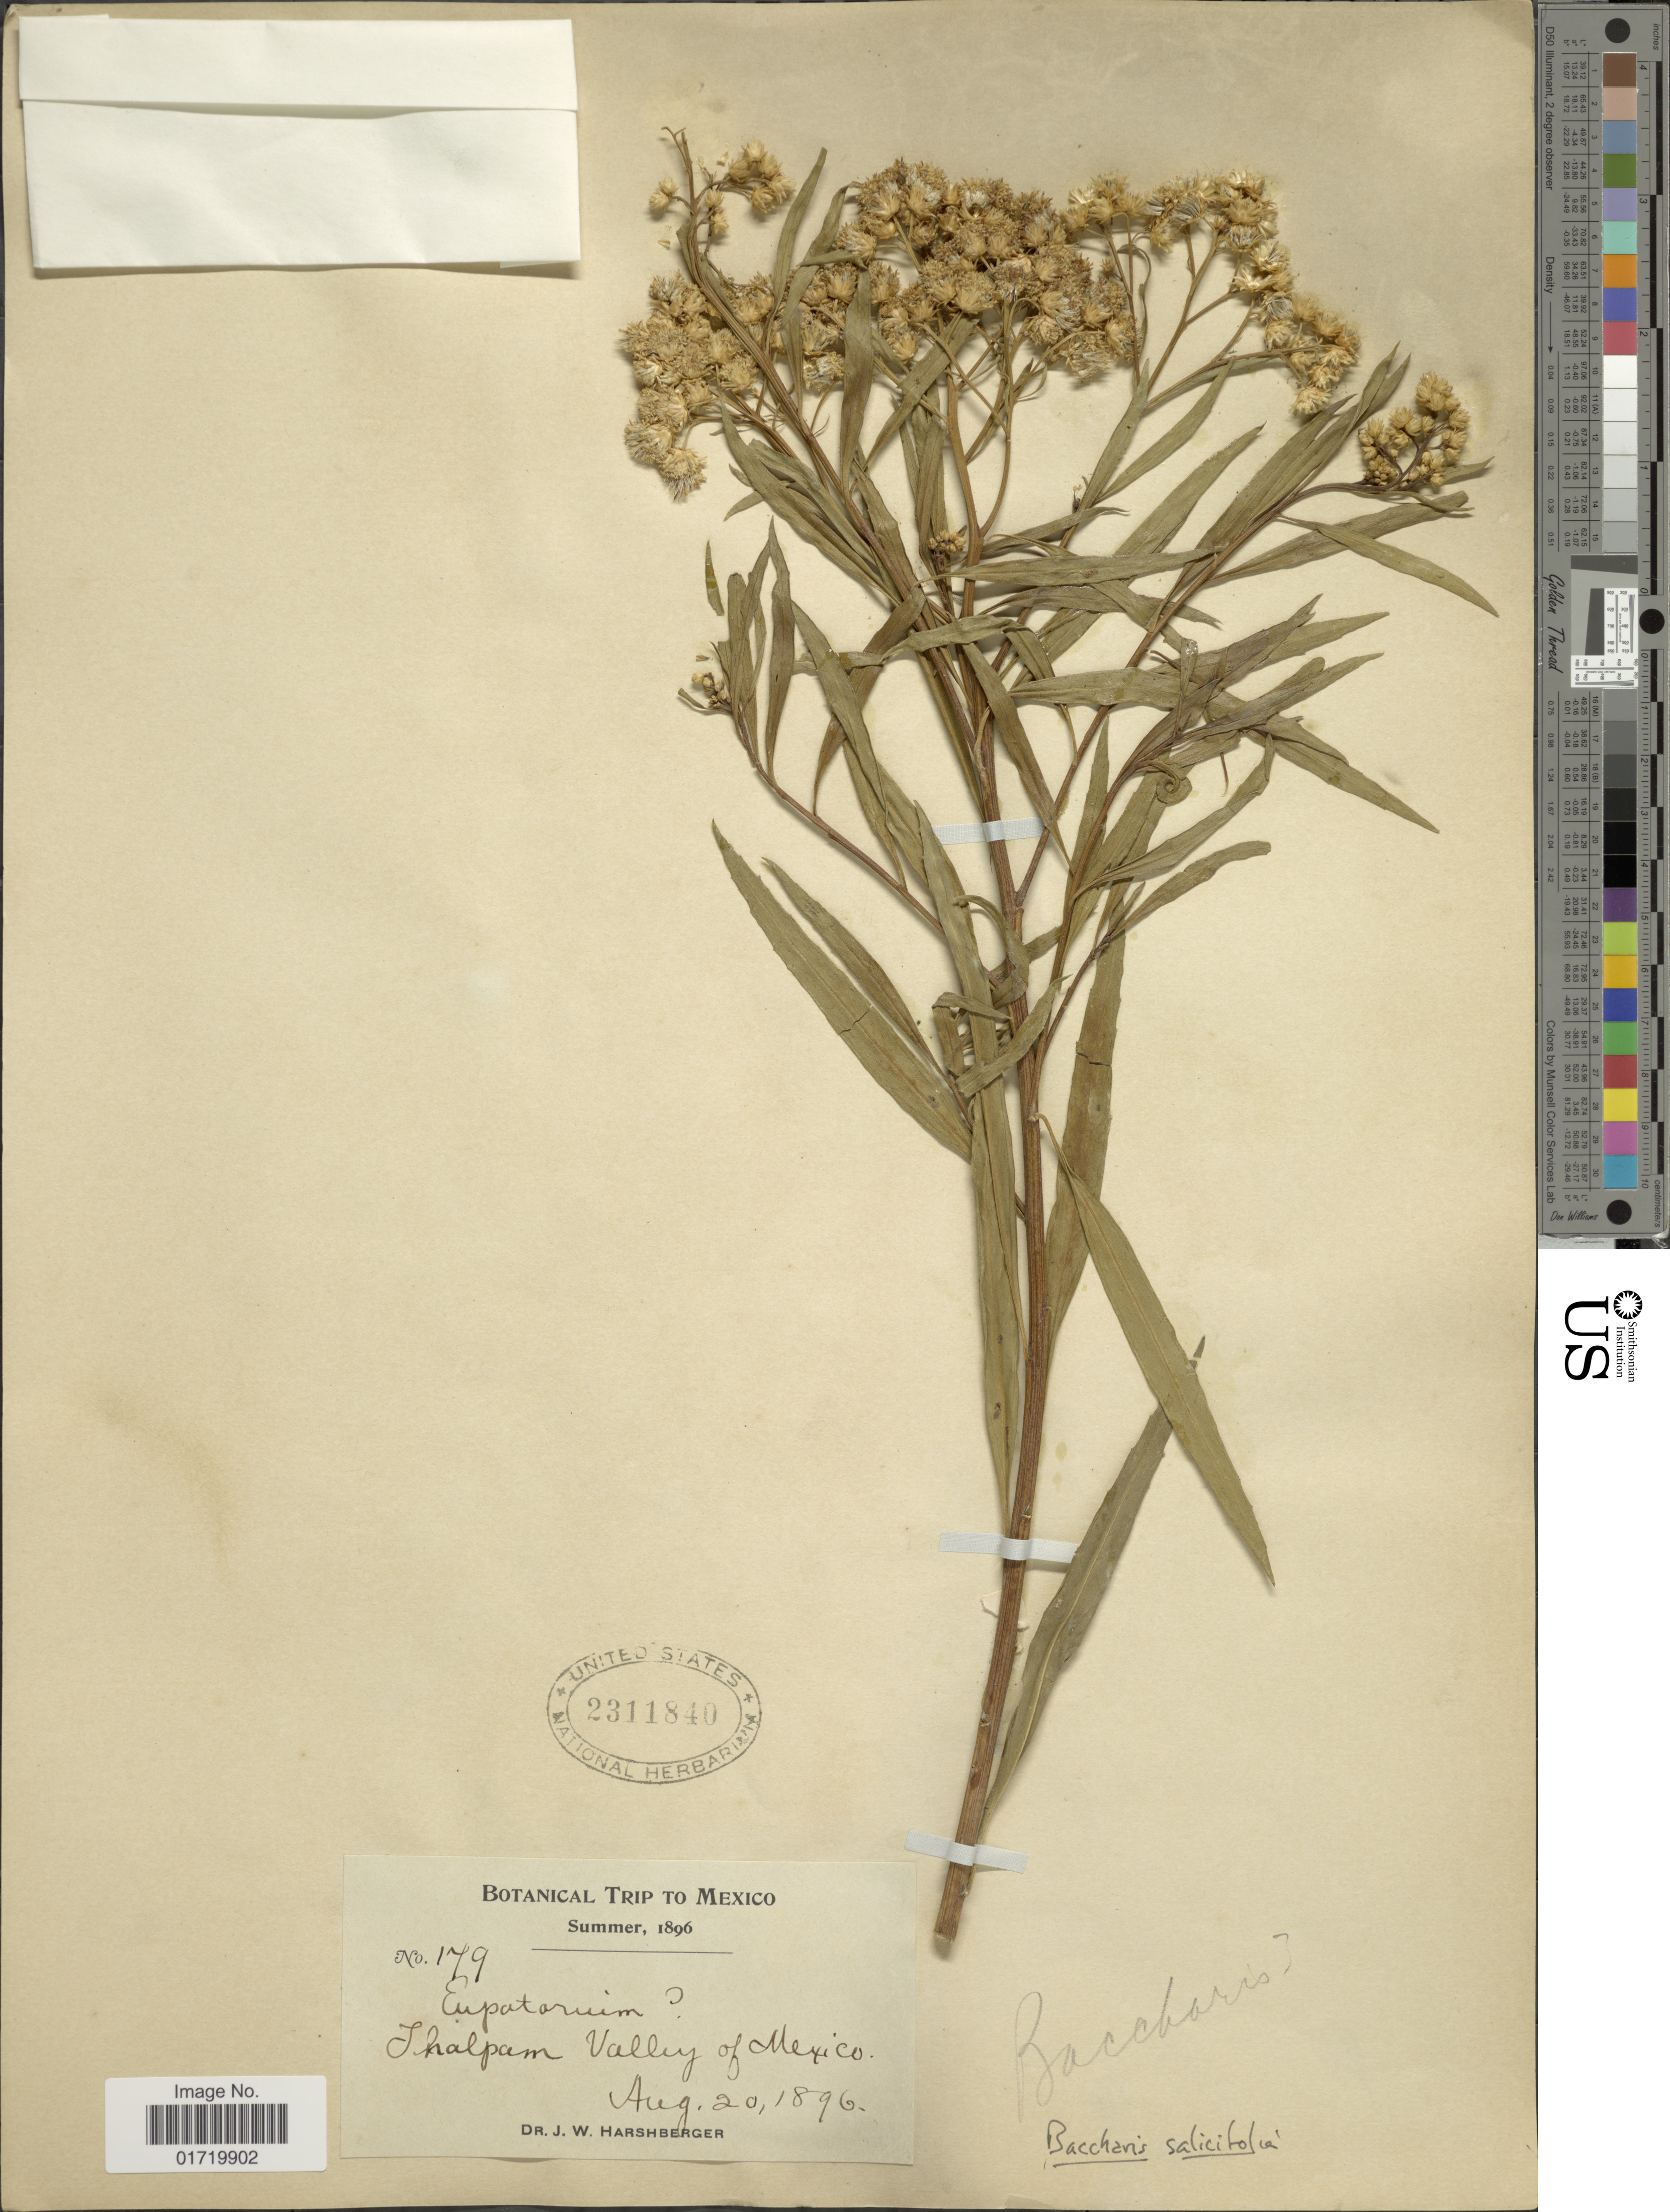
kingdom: Plantae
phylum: Tracheophyta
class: Magnoliopsida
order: Asterales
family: Asteraceae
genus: Baccharis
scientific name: Baccharis salicifolia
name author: (Ruiz & Pav.) Pers.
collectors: J. W. Harshberger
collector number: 179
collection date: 1896-08-20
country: Mexico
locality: Thalpam, Valley of Mexico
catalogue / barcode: US 2311840